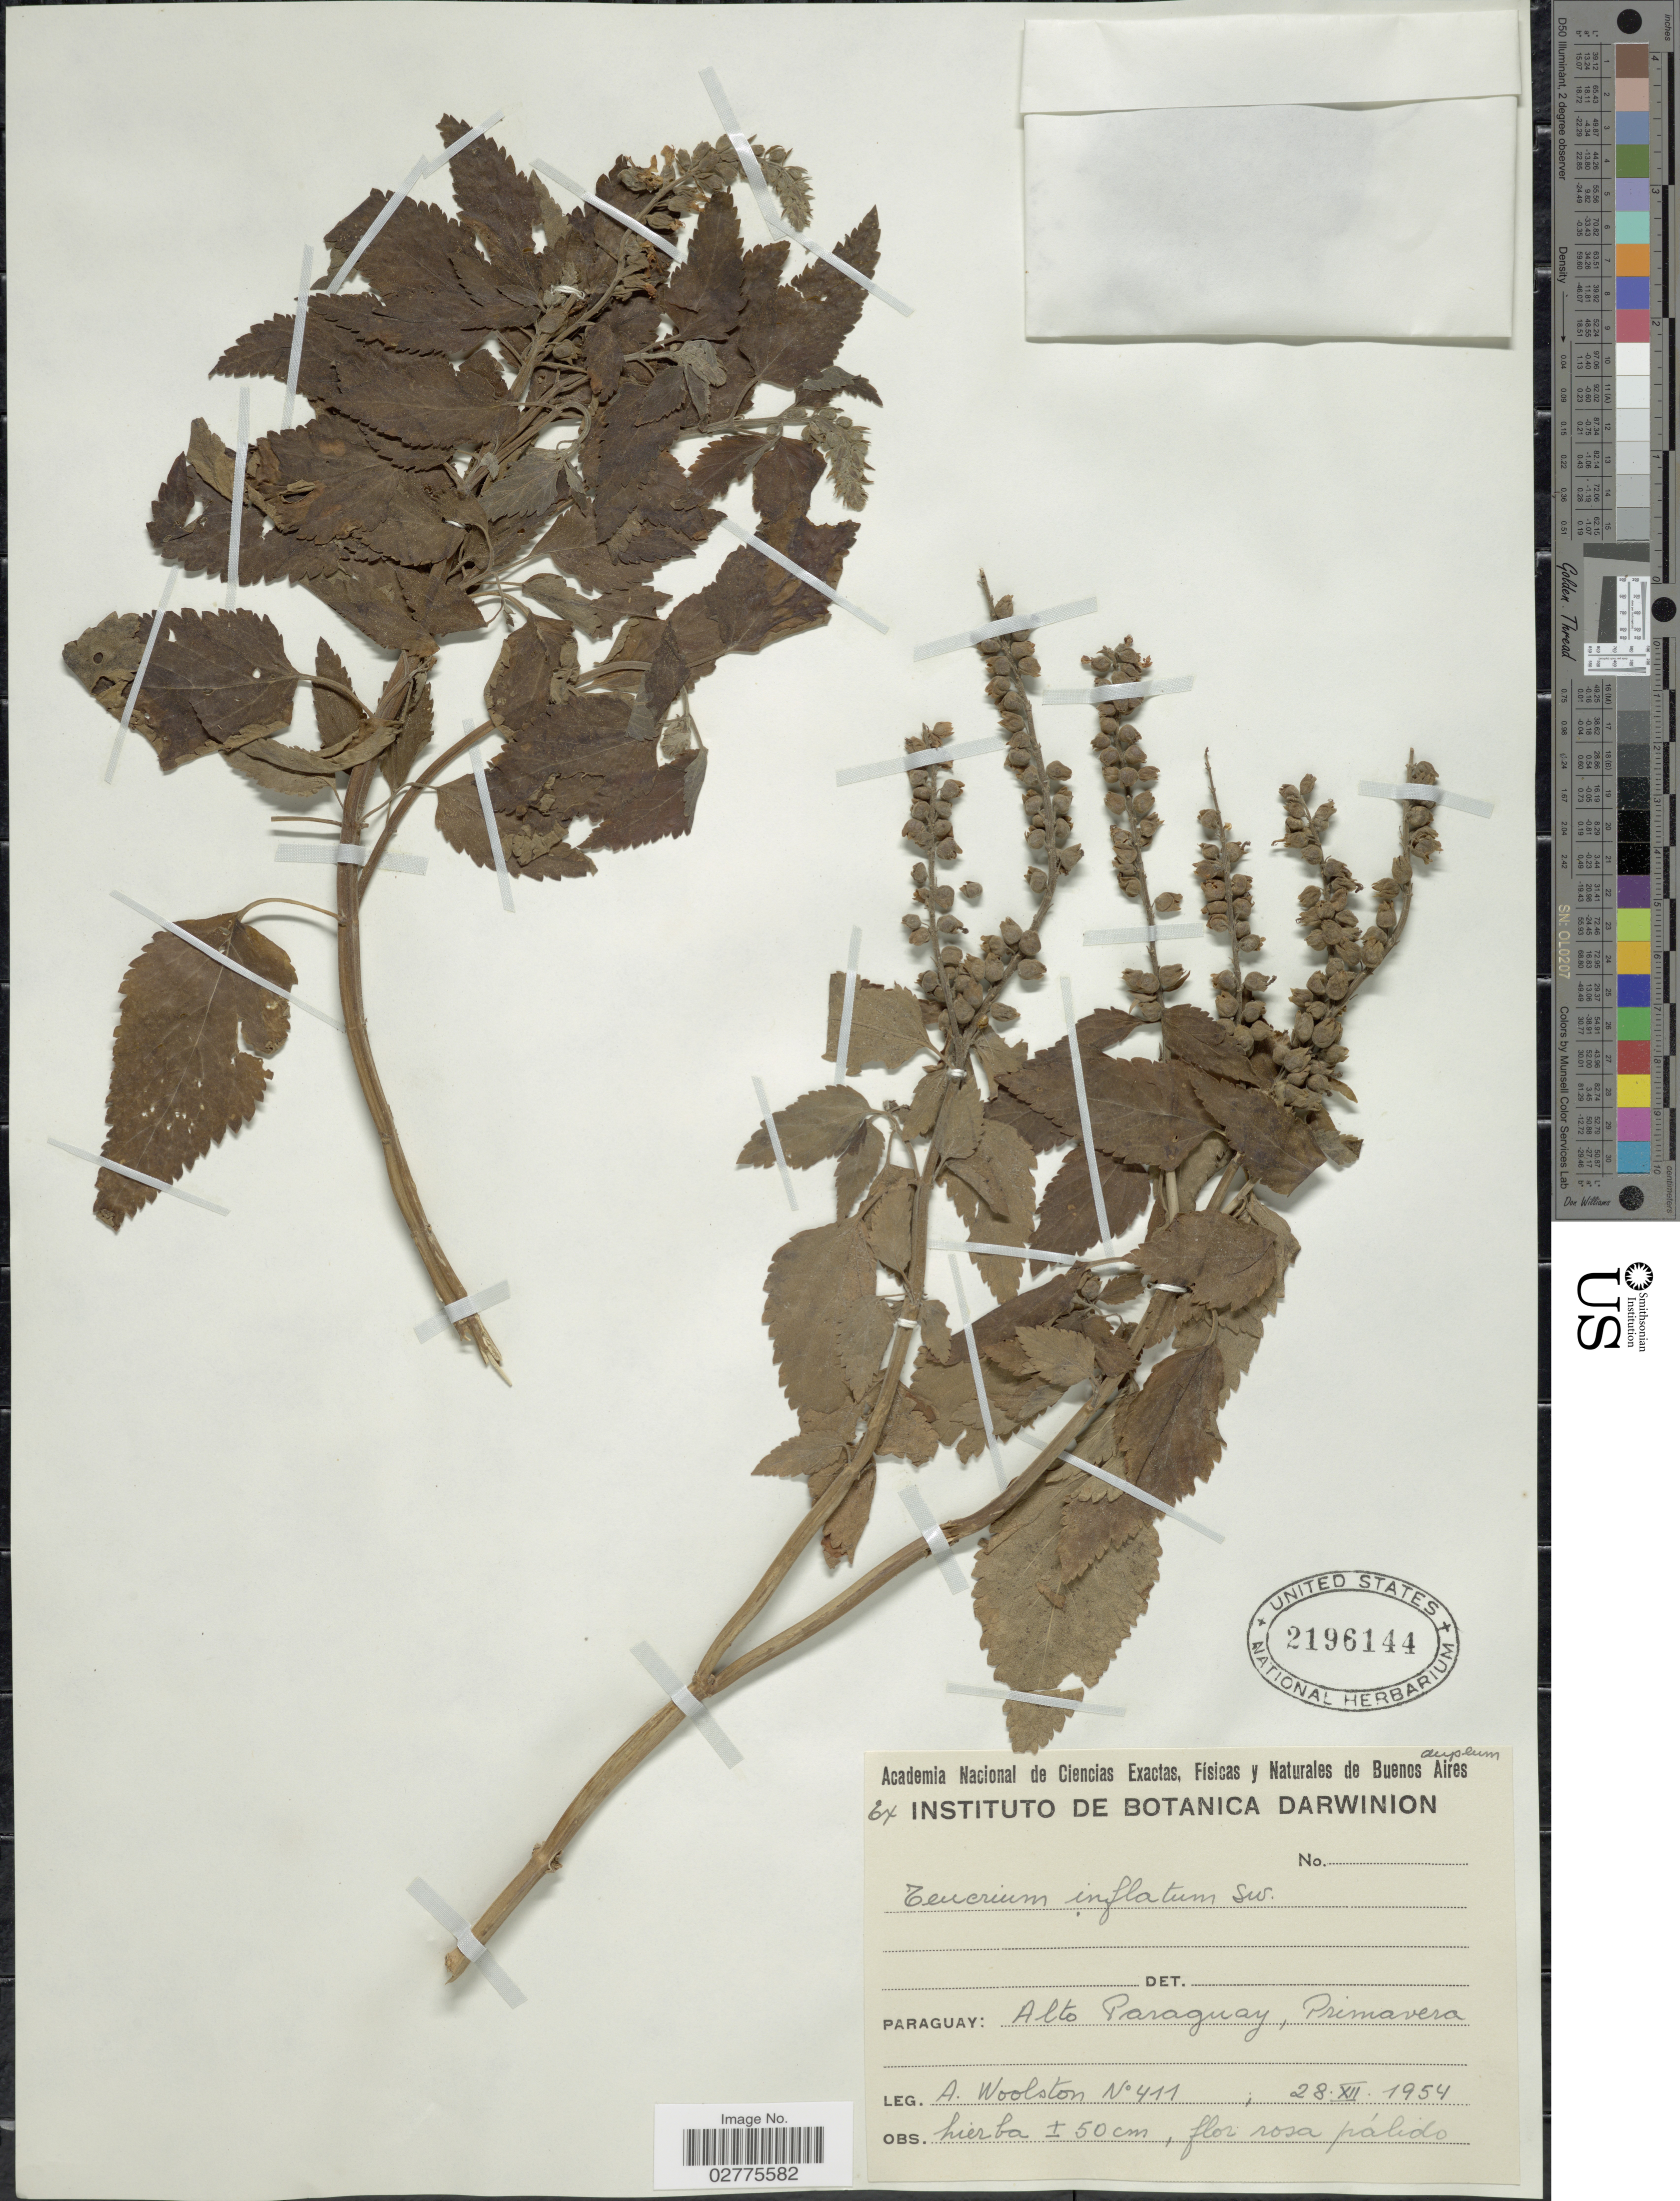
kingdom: Plantae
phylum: Tracheophyta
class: Magnoliopsida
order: Lamiales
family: Lamiaceae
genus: Teucrium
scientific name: Teucrium vesicarium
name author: Mill.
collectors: A. Woolston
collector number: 411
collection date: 1954-12-28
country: Paraguay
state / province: Alto Paraguay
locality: Primavera.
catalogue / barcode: US 2196144